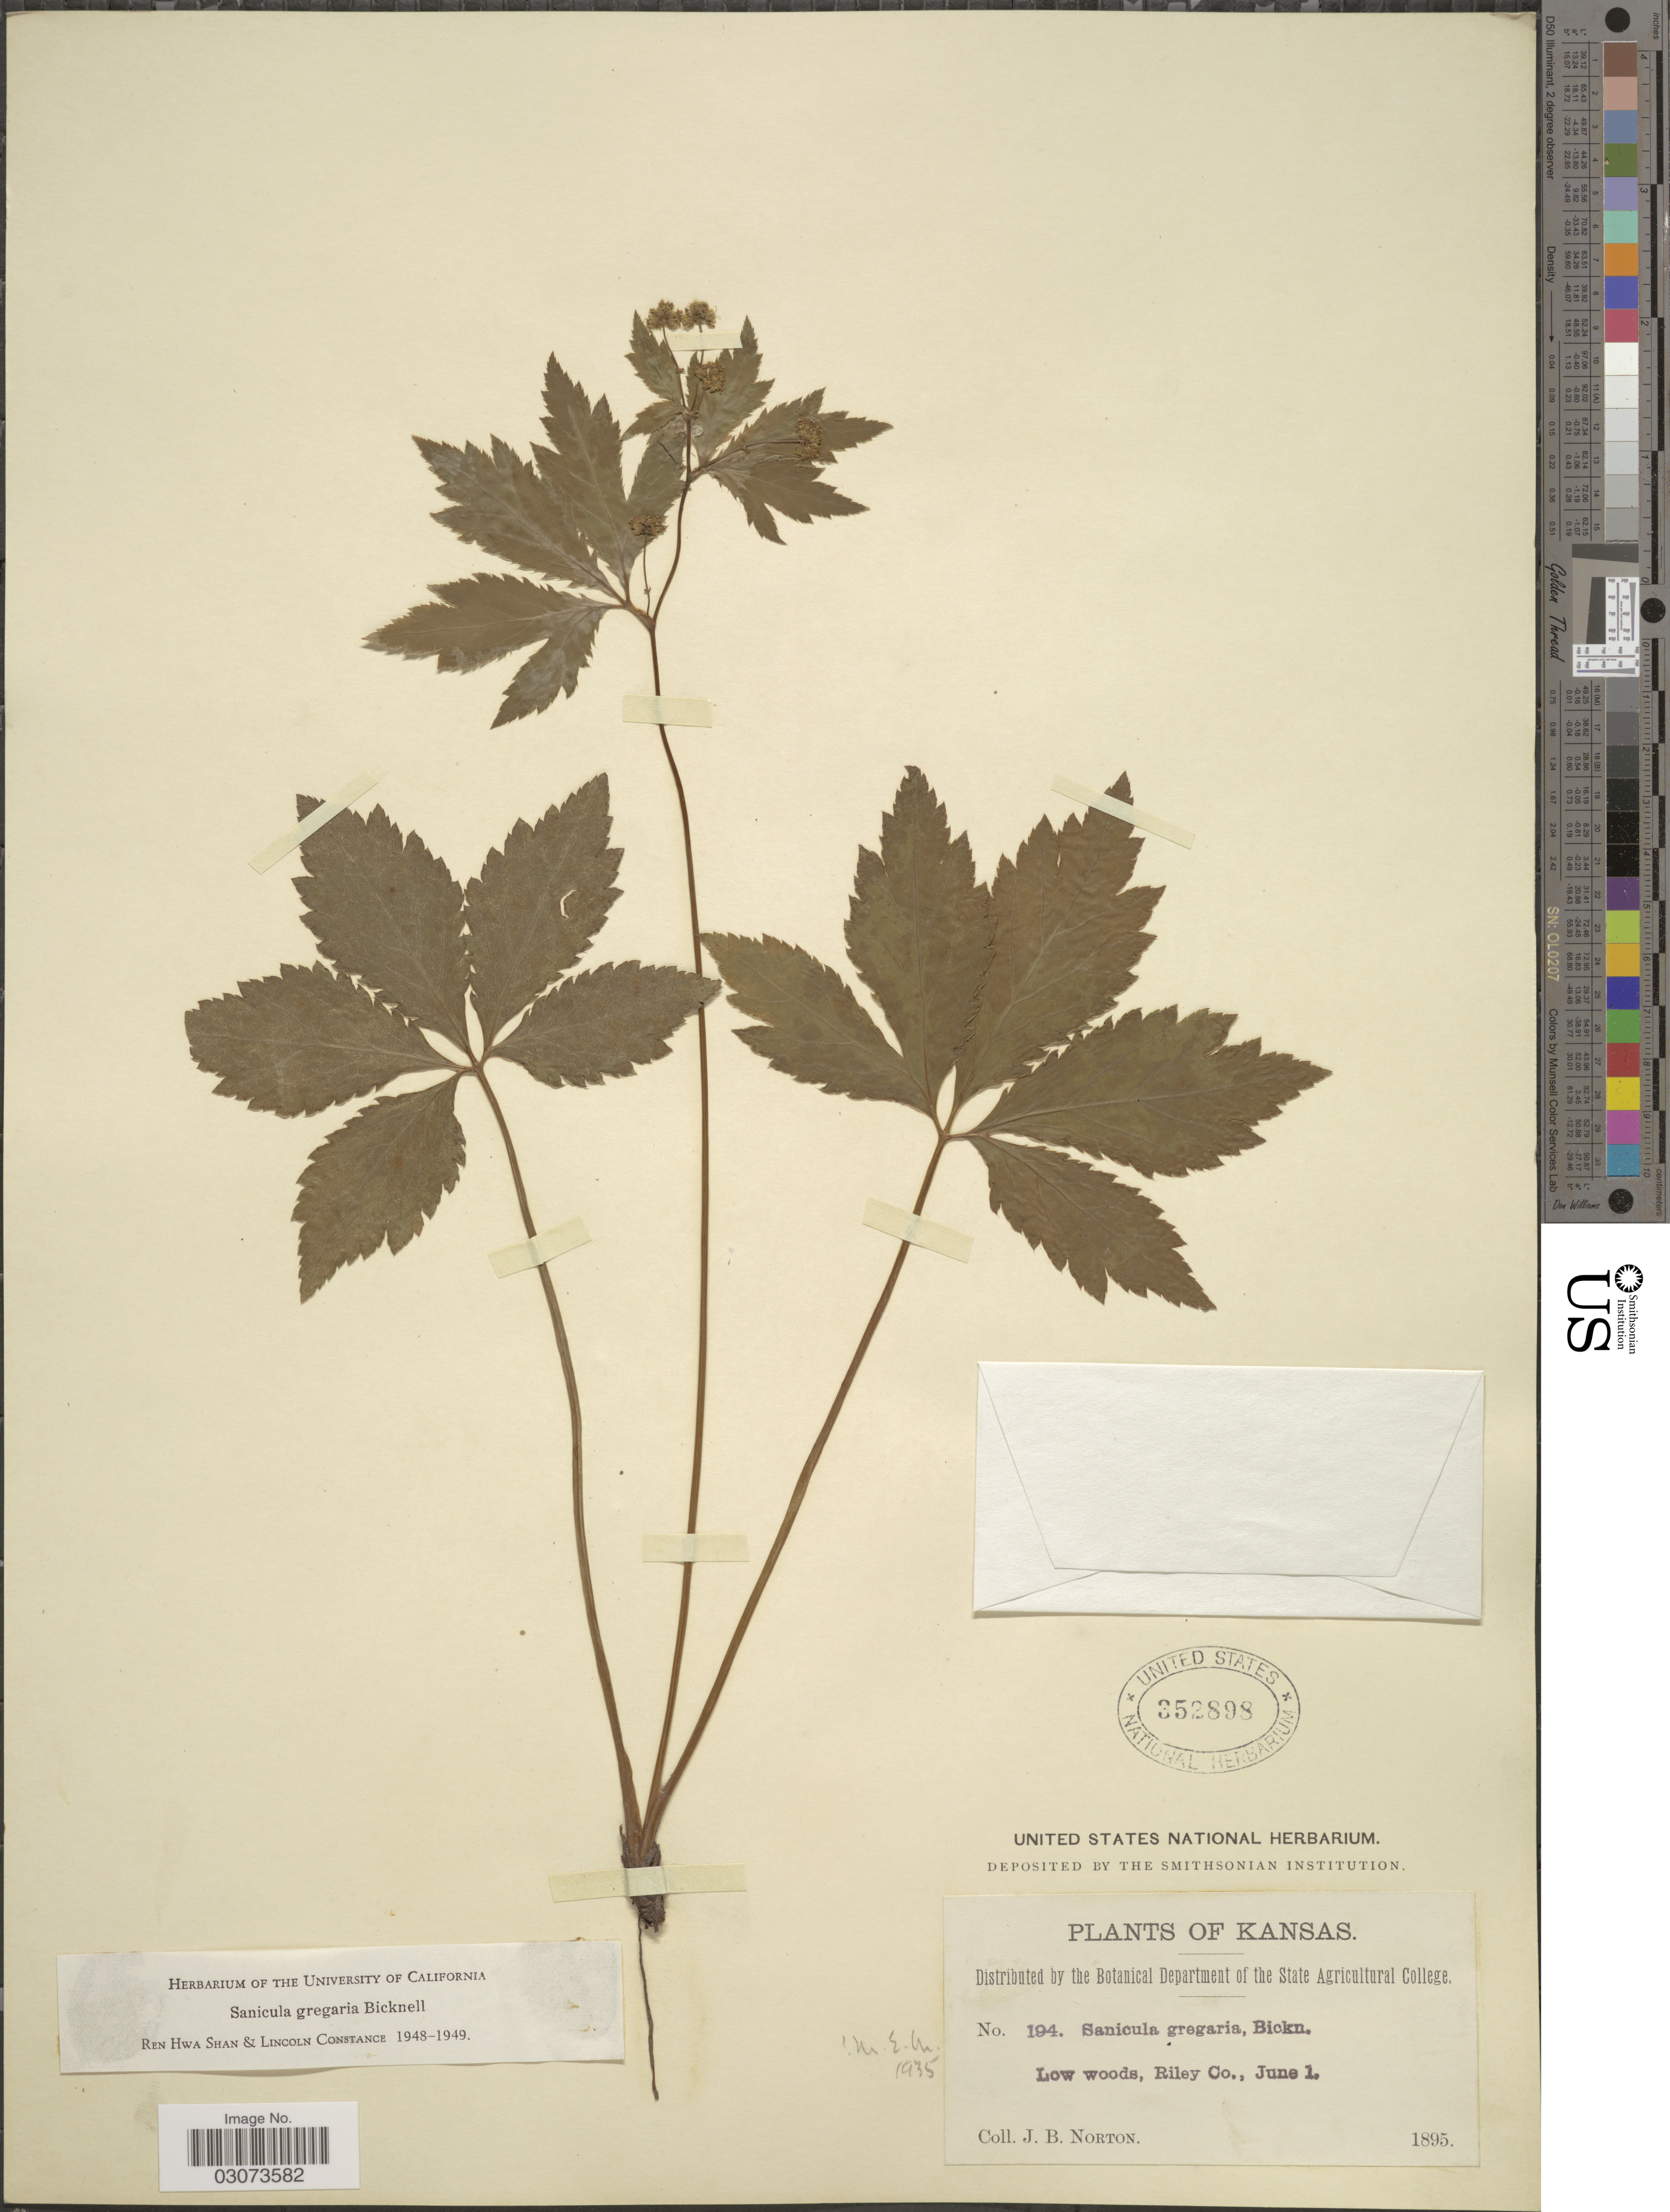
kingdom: Plantae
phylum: Tracheophyta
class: Magnoliopsida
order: Apiales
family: Apiaceae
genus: Sanicula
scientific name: Sanicula gregaria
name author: E.P. Bicknell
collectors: J. B. Norton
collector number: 194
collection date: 1895-06-01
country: United States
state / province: Kansas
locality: Riley Co.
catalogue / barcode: US 352898